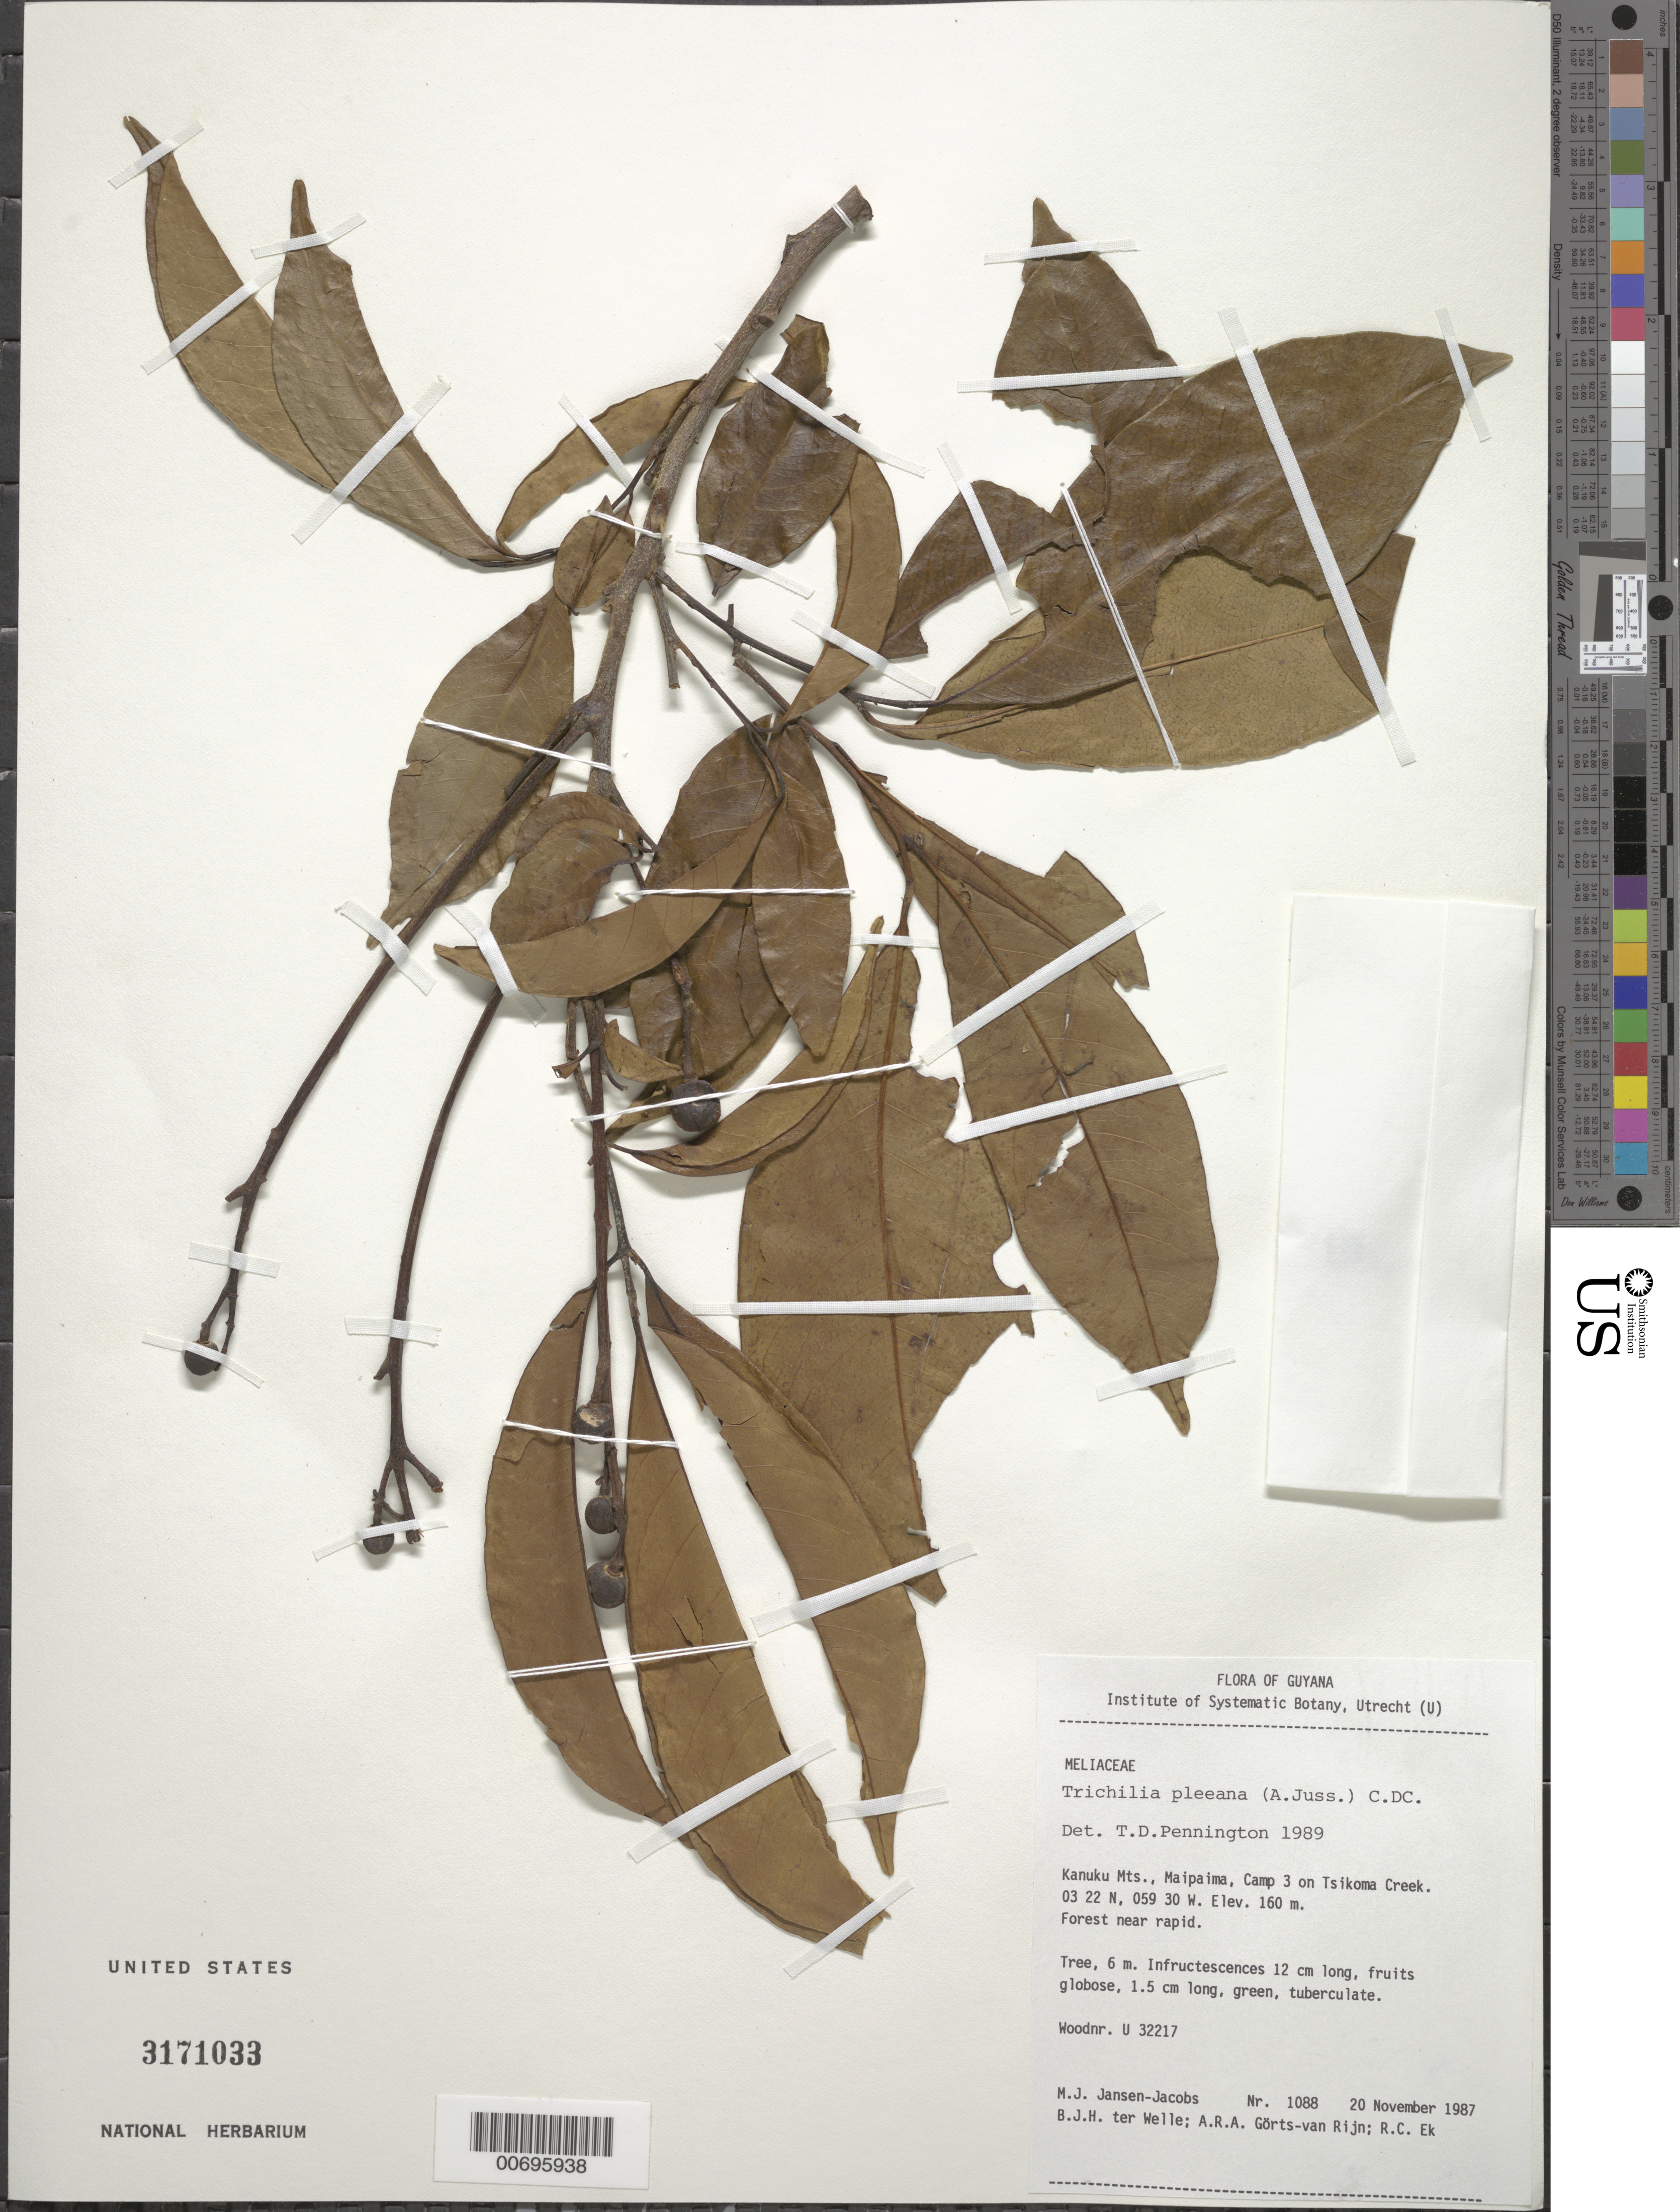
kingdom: Plantae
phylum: Tracheophyta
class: Magnoliopsida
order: Sapindales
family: Meliaceae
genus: Trichilia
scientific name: Trichilia pleeana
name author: (A. Juss.) C. DC.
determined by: Pennington, T. D., (K)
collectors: M. J. Jansen-Jacobs, B. Welle, A. .R. A. Görts-van Rijn & R. C. Ek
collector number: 1088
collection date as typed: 20-Nov-87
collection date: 1987-11-20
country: Guyana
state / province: U. Takutu-U. Essequibo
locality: Kanuku Mts., Maipaima, Camp 3 on Tsikoma Creek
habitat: Forest near rapid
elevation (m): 160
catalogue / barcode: US 3171033